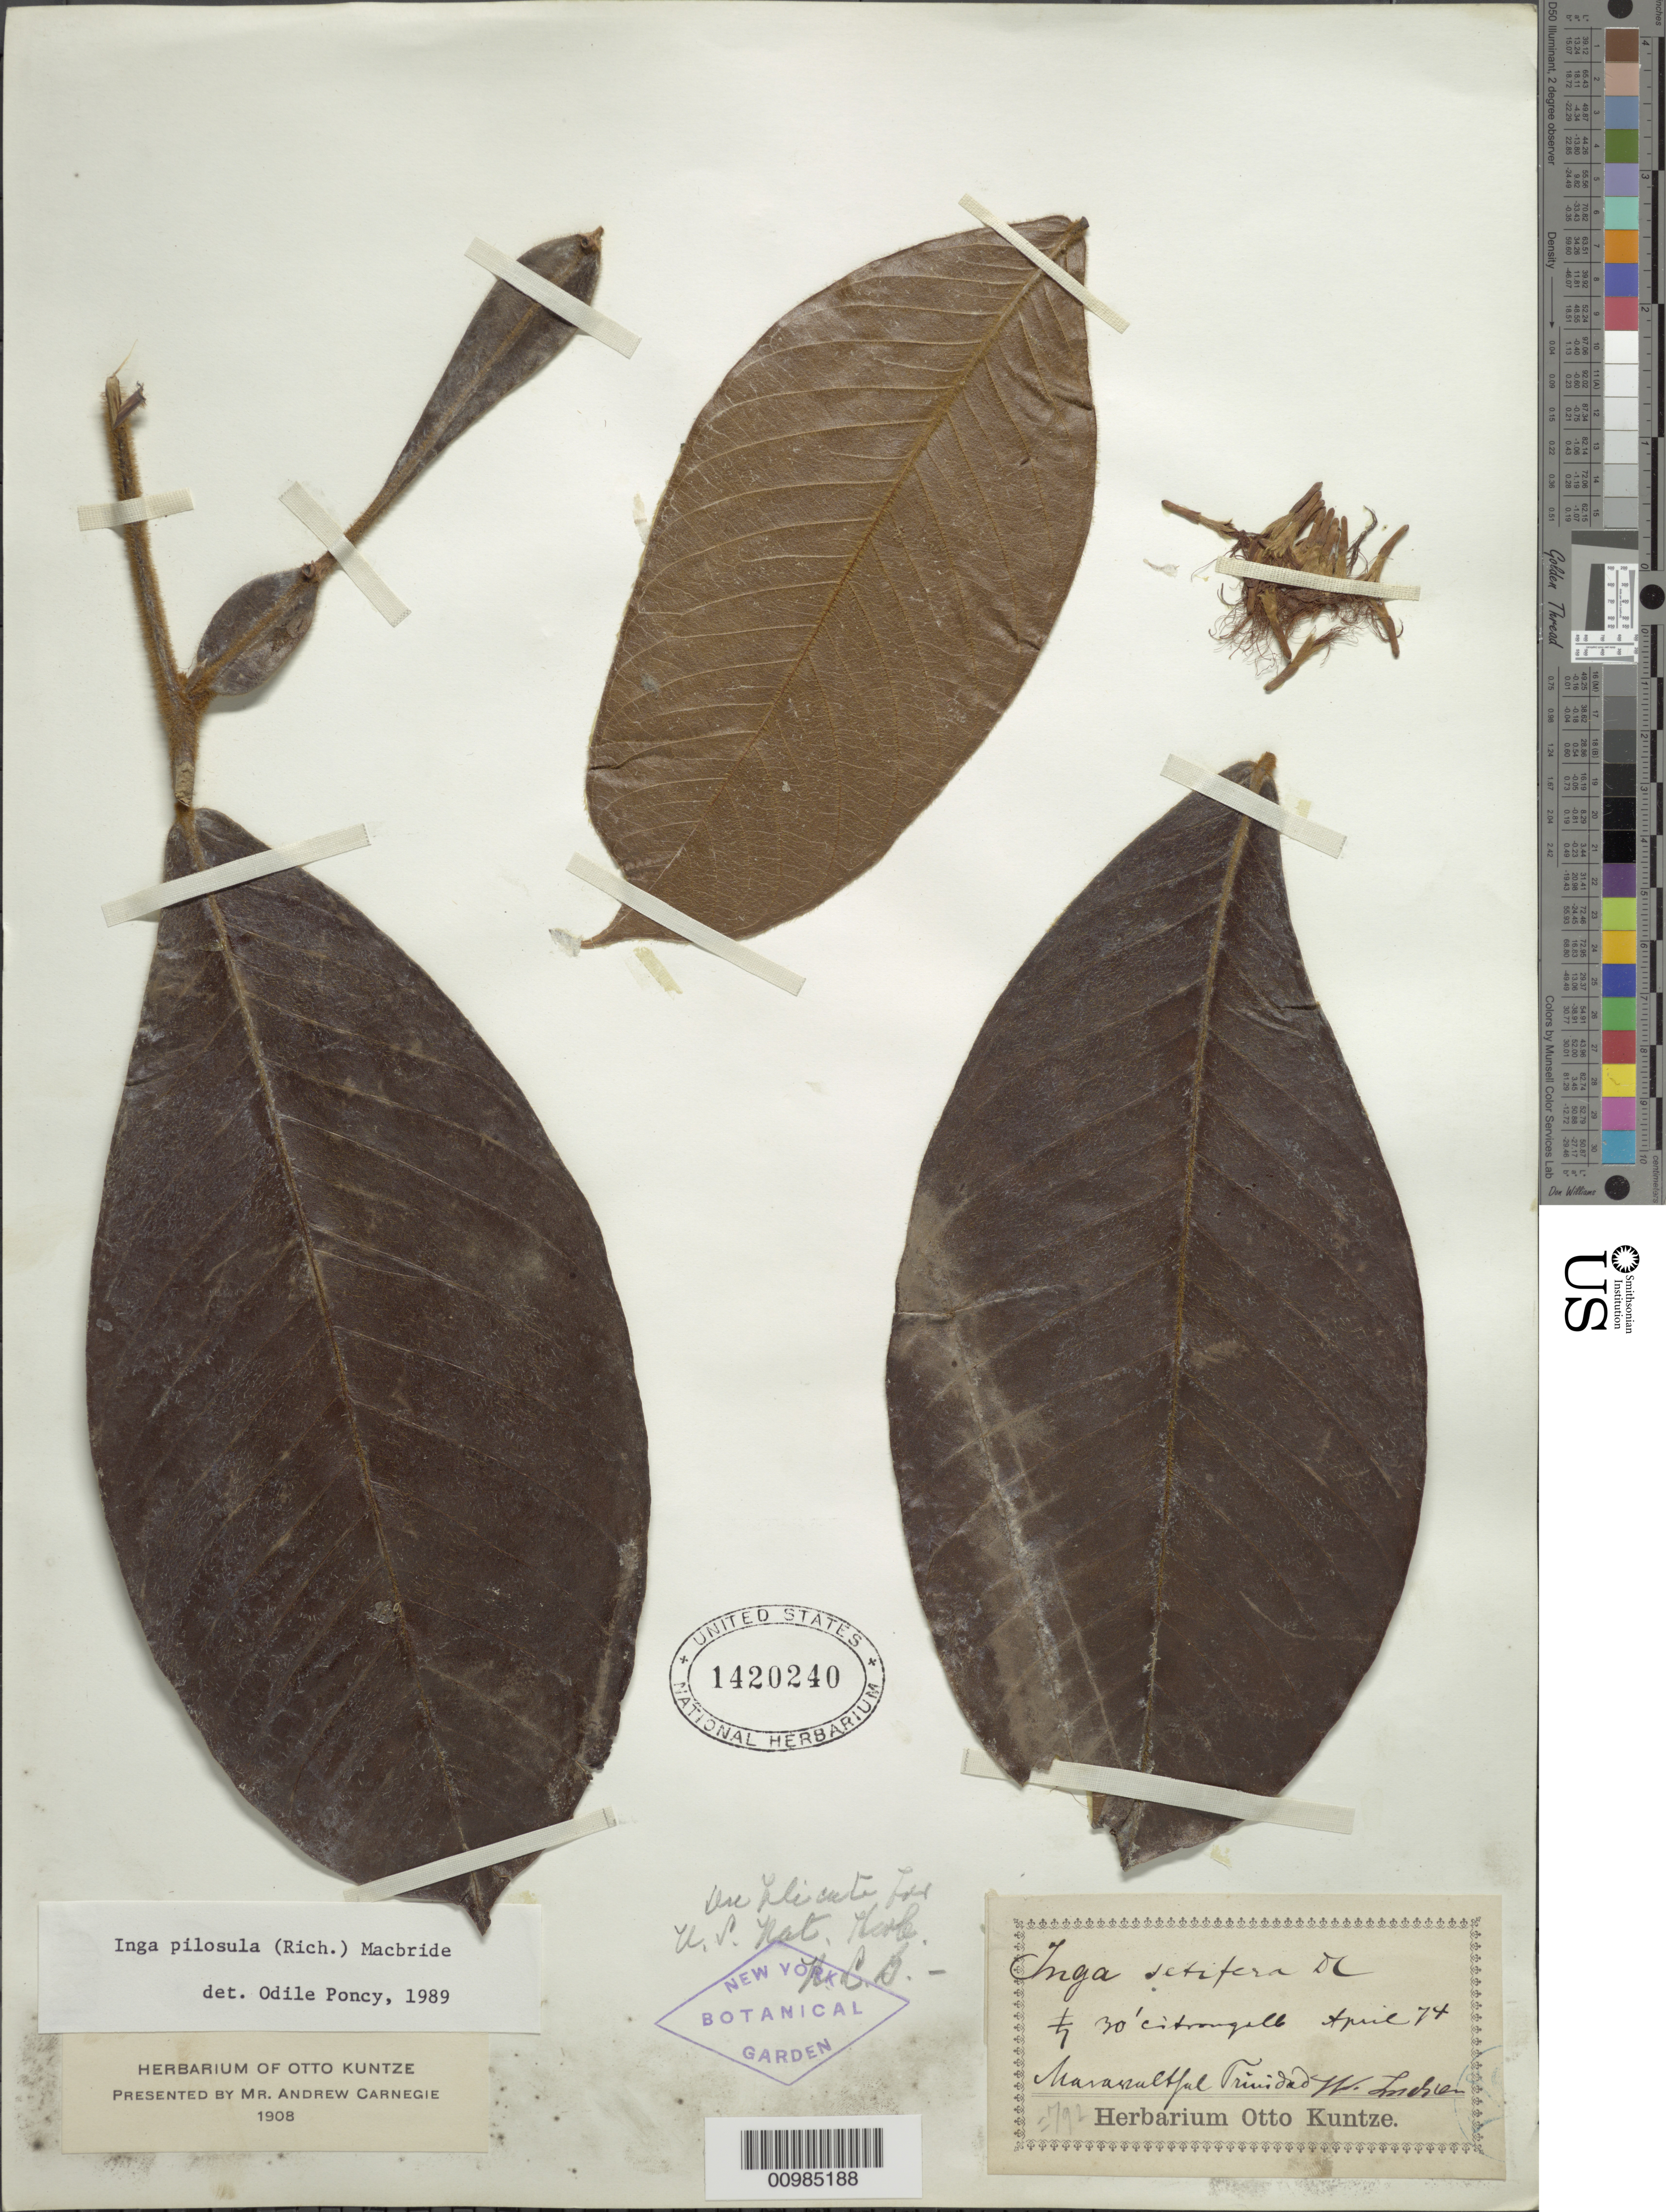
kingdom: Plantae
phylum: Tracheophyta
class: Magnoliopsida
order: Fabales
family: Fabaceae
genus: Inga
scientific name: Inga pilosula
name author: (Rich.) J.F. Macbr.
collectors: C.E.O. Kuntze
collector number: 792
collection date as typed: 07 Apr 1874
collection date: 1874-04-07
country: Trinidad and Tobago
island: Trinidad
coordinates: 0 N, 0 E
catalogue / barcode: US 1420240